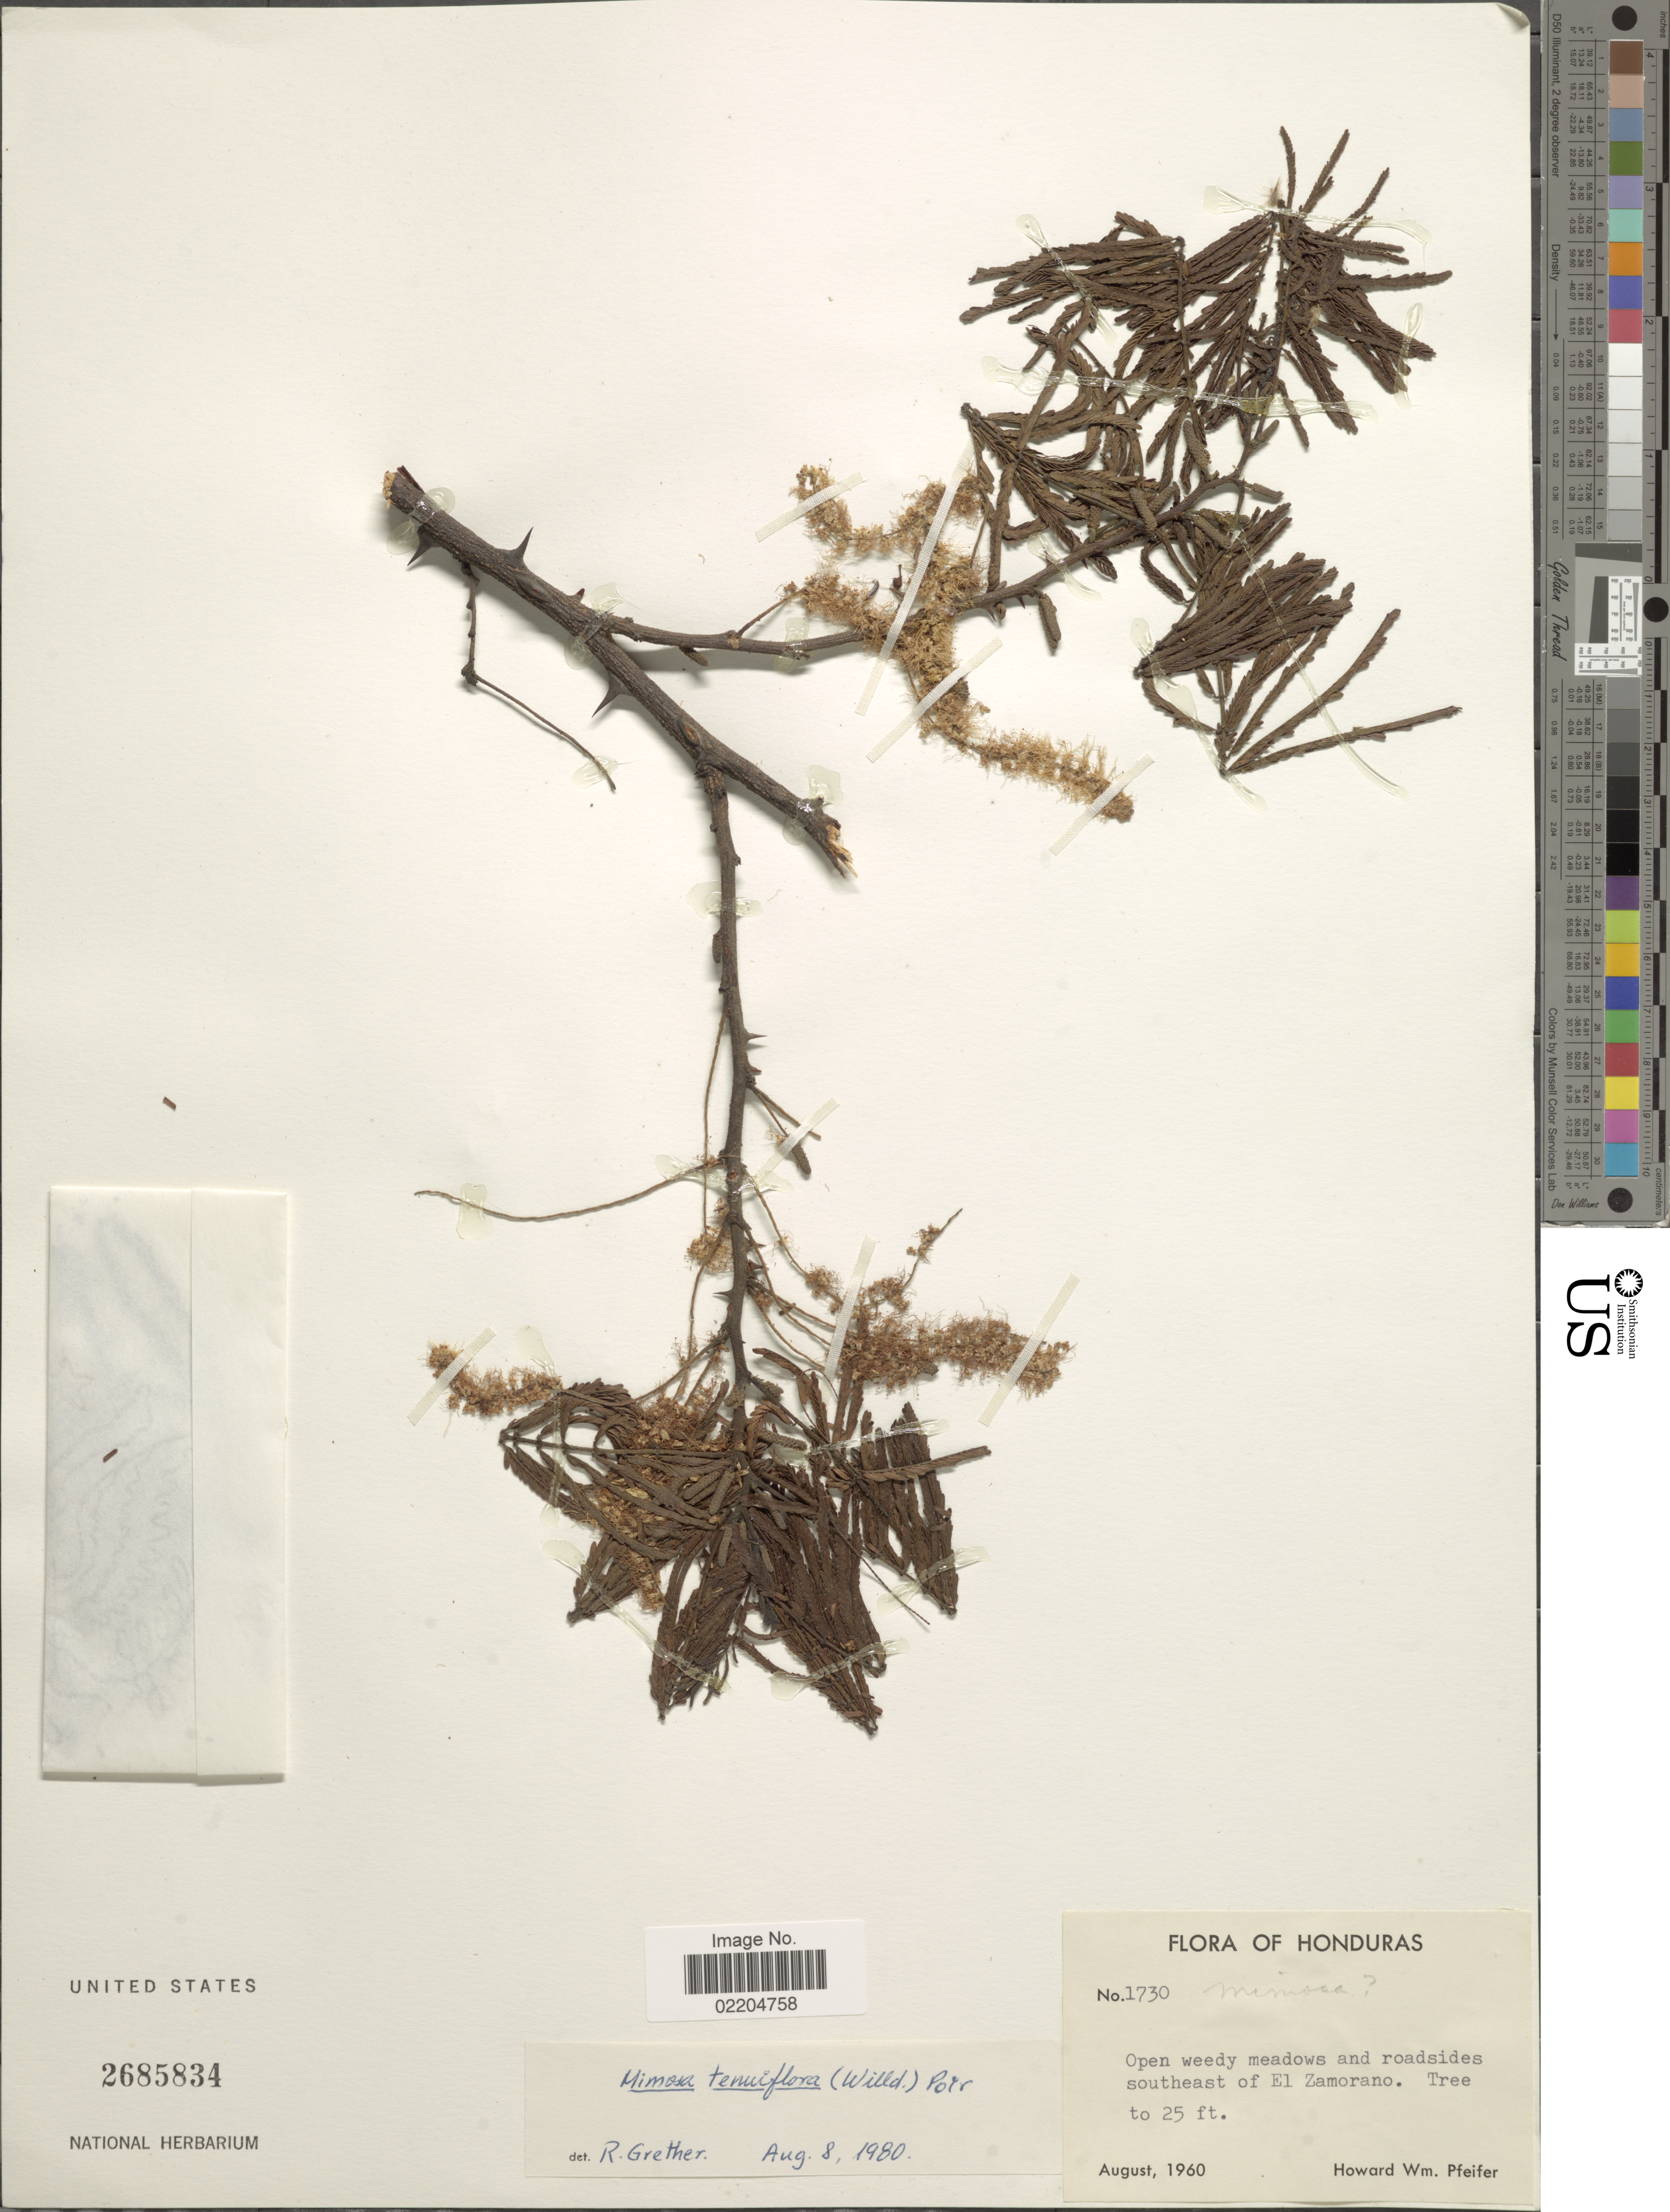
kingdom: Plantae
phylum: Tracheophyta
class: Magnoliopsida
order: Fabales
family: Fabaceae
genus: Mimosa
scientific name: Mimosa tenuiflora Benth., nom. illeg. hom.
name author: Benth.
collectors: H. W. Pfeifer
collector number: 1730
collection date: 1960-08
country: Honduras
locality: Open weedy meadows and roadsides southeast of El Zamorano.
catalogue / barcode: US 2685834